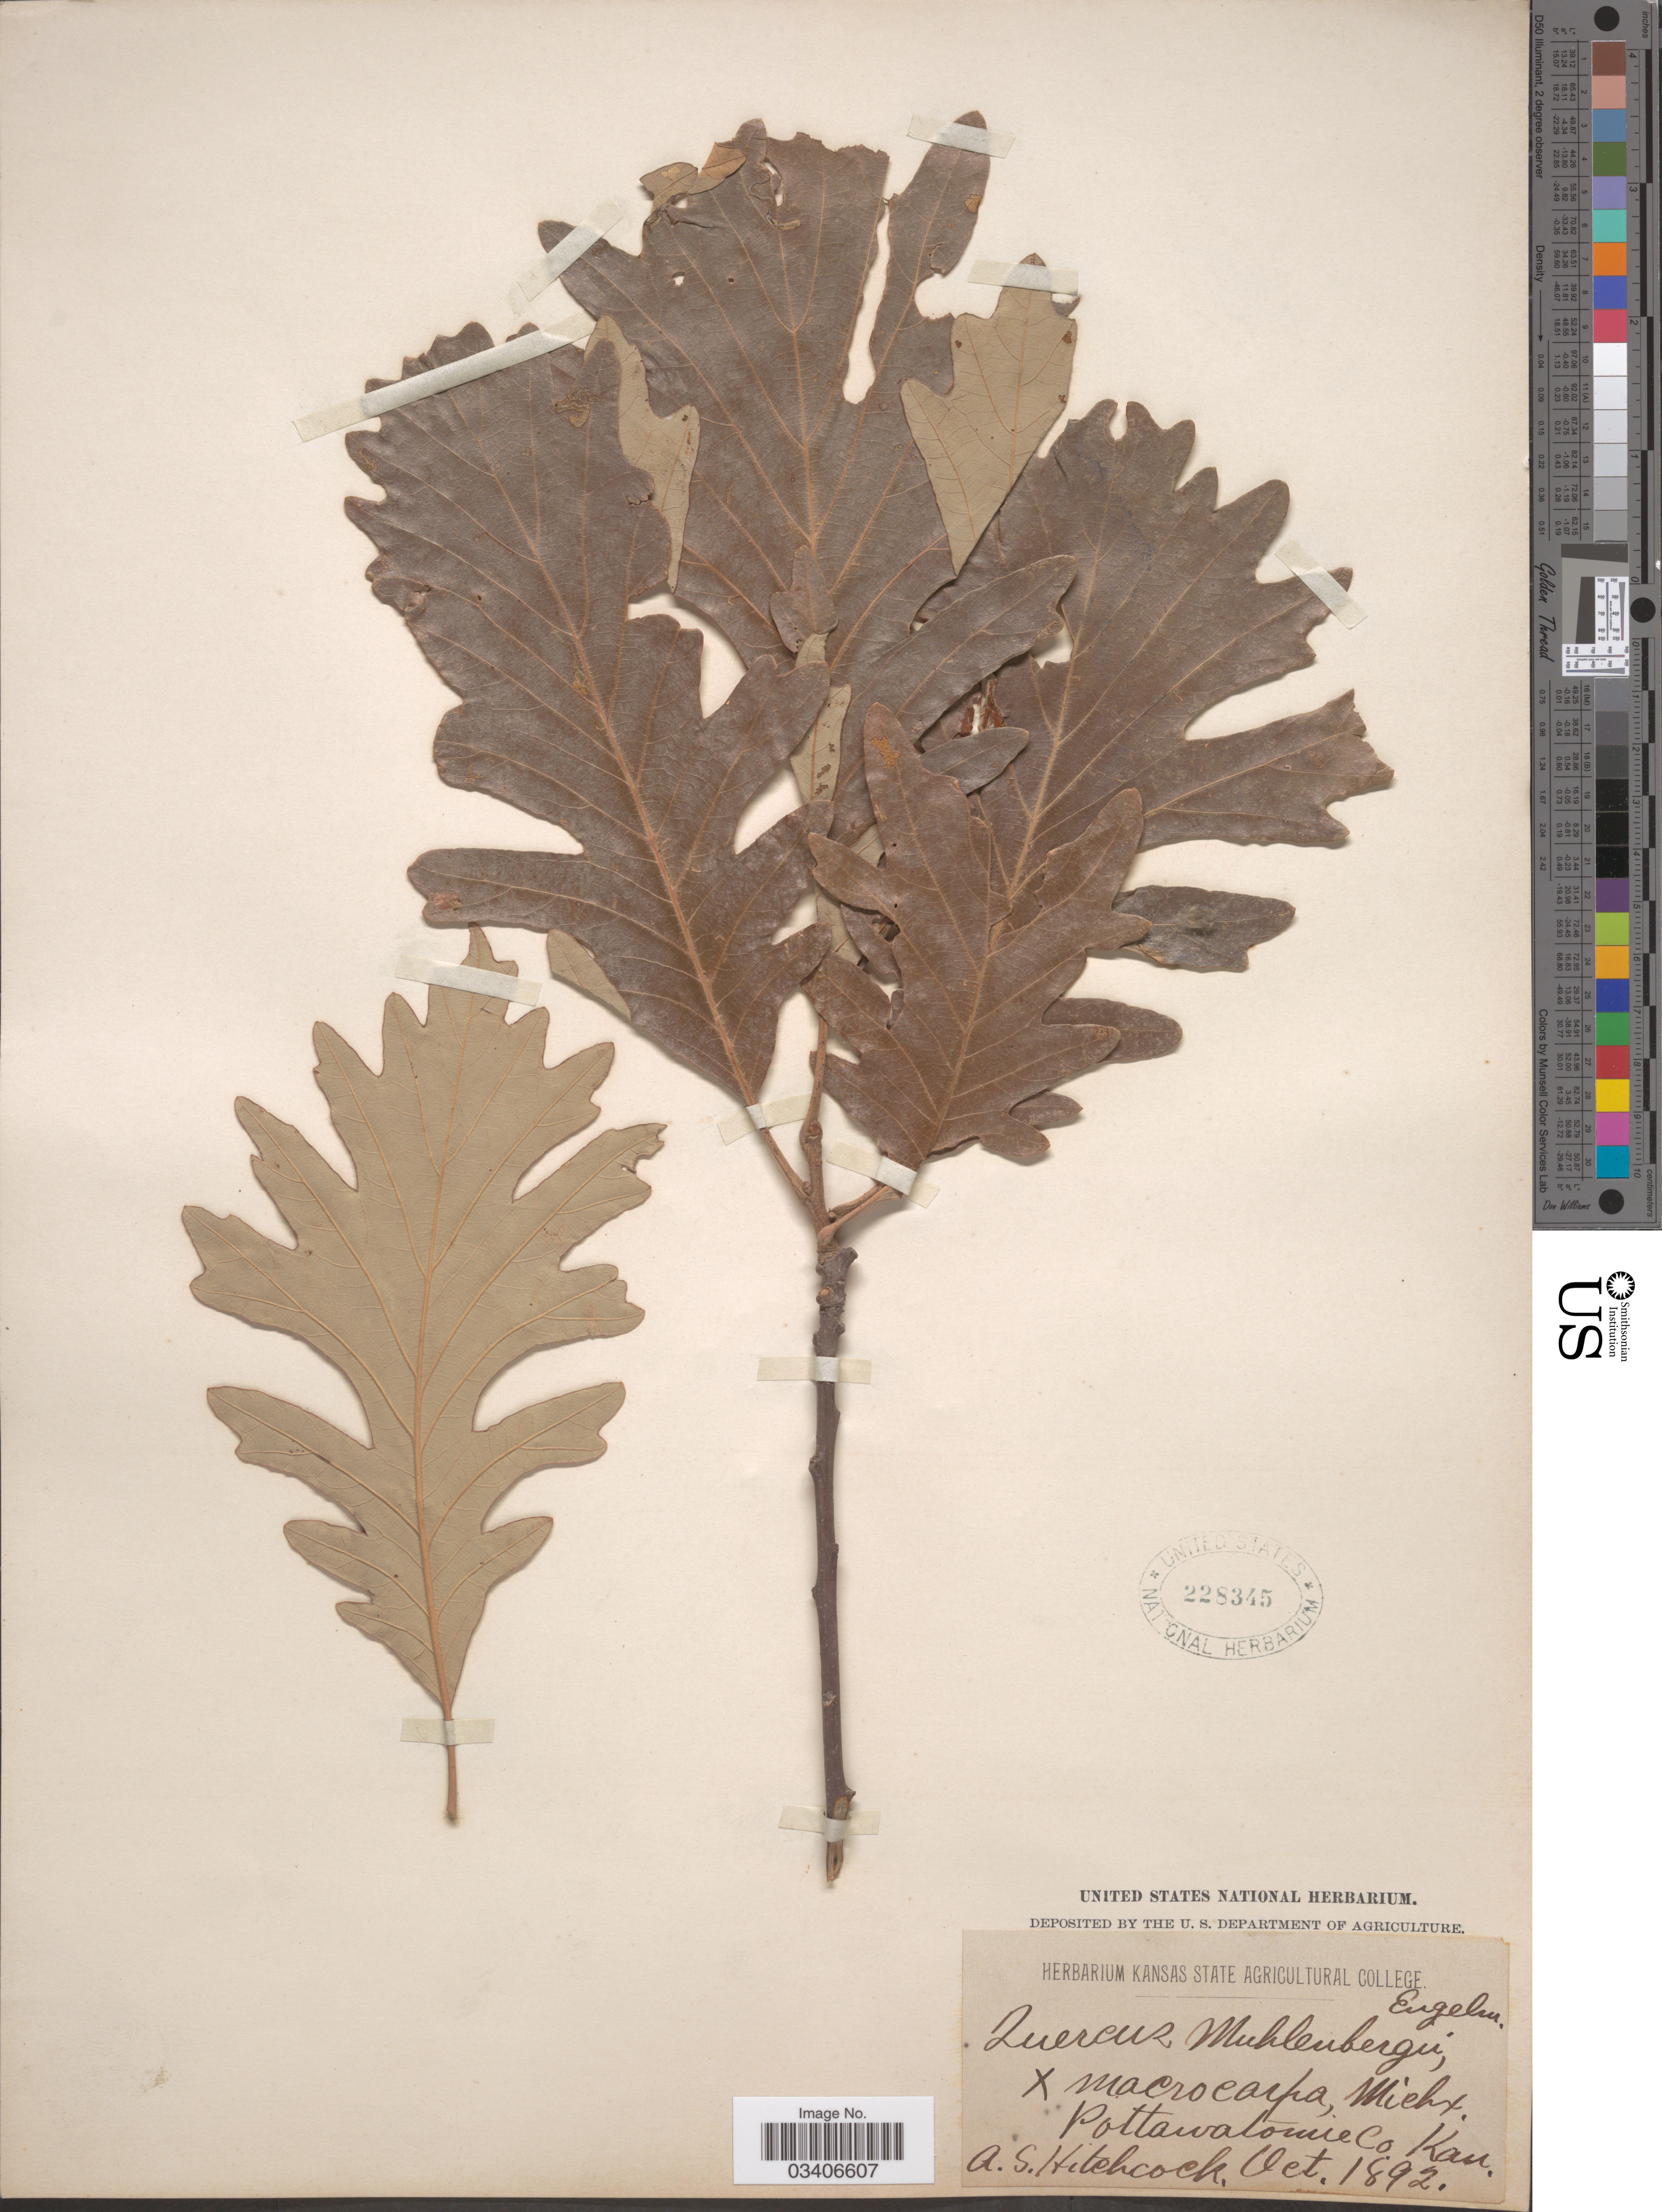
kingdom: Plantae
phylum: Tracheophyta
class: Magnoliopsida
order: Fagales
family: Fagaceae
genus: Quercus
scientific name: Quercus macrocarpa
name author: Michx.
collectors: A. S. Hitchcock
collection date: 1892-10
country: United States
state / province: Kansas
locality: Pottawatomie Co.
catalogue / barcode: US 228345